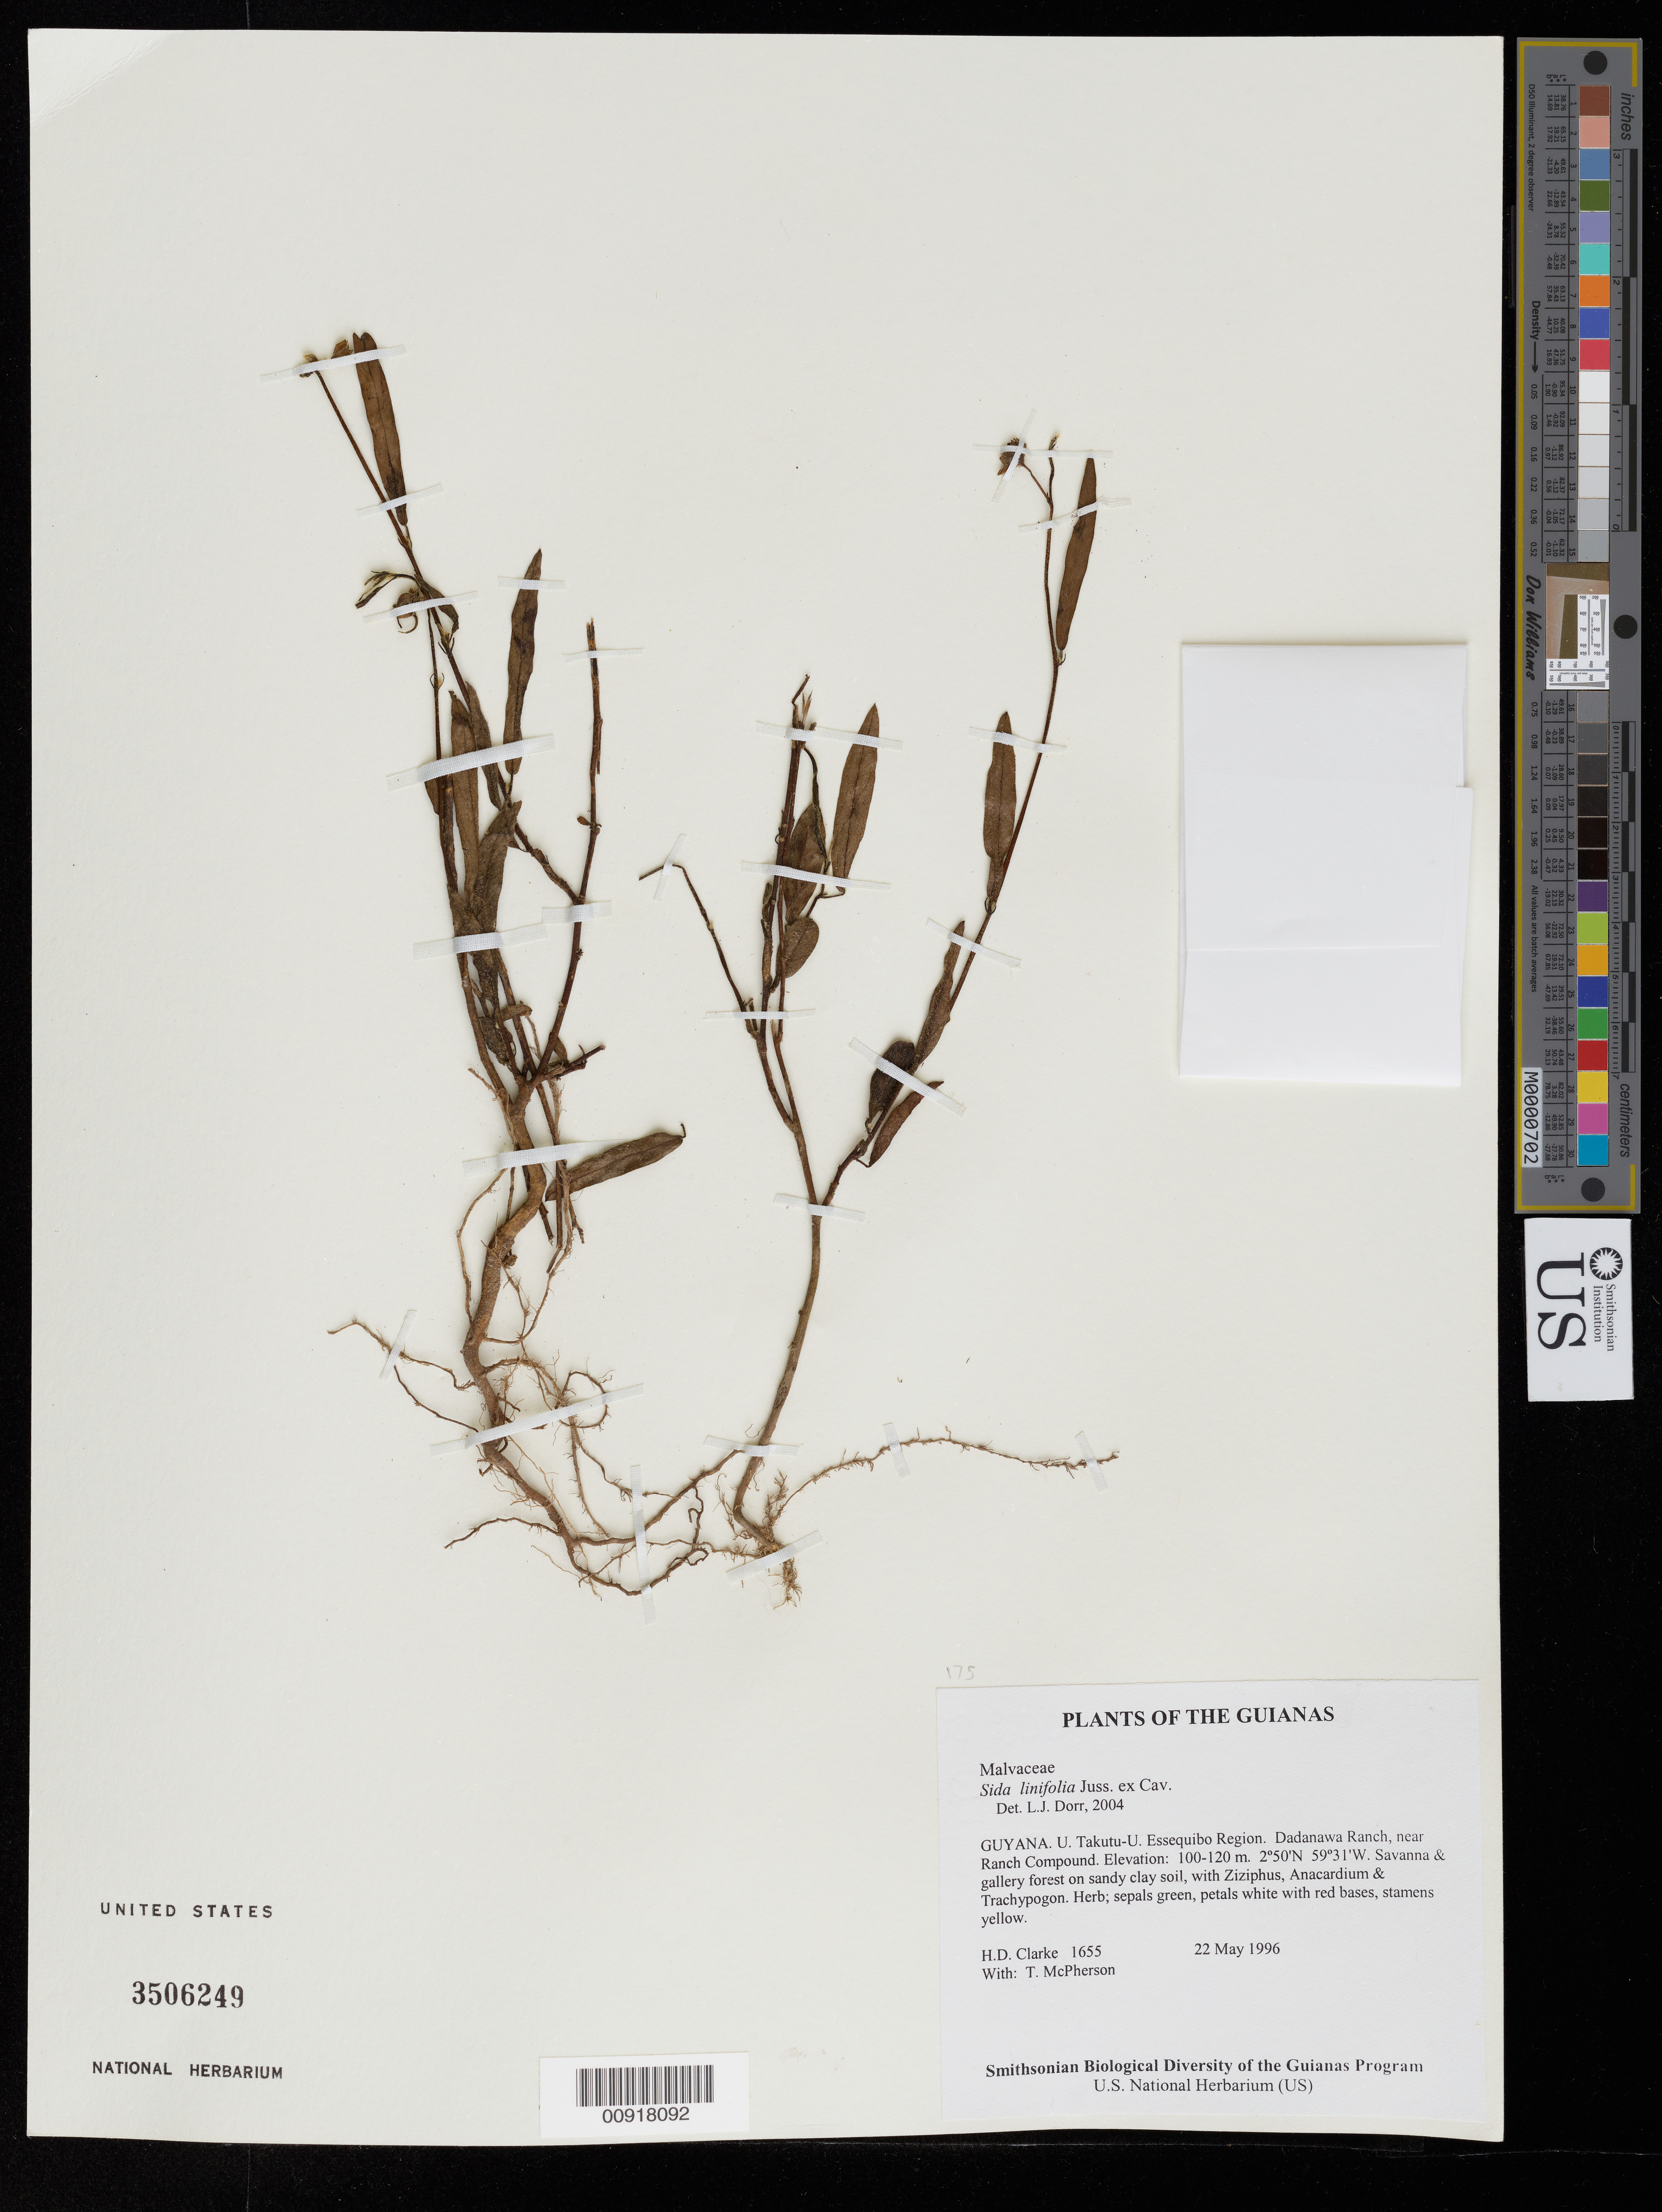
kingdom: Plantae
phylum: Tracheophyta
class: Magnoliopsida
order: Malvales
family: Malvaceae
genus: Sida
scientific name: Sida linifolia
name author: Cav.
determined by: Dorr, L. J., (BOT), Smithsonian Institution - National Museum of Natural History (UNITED STATES)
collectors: H. D. Clarke & T. McPherson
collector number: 1655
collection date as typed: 22 May 1996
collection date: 1996-05-22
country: Guyana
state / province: U. Takutu-U. Essequibo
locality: Dadanawa Ranch, near Ranch Compound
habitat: Savanna & gallery forest on sandy clay soil, with Ziziphus, Anacardium & Trachypogon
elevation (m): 100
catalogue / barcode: US 3506249